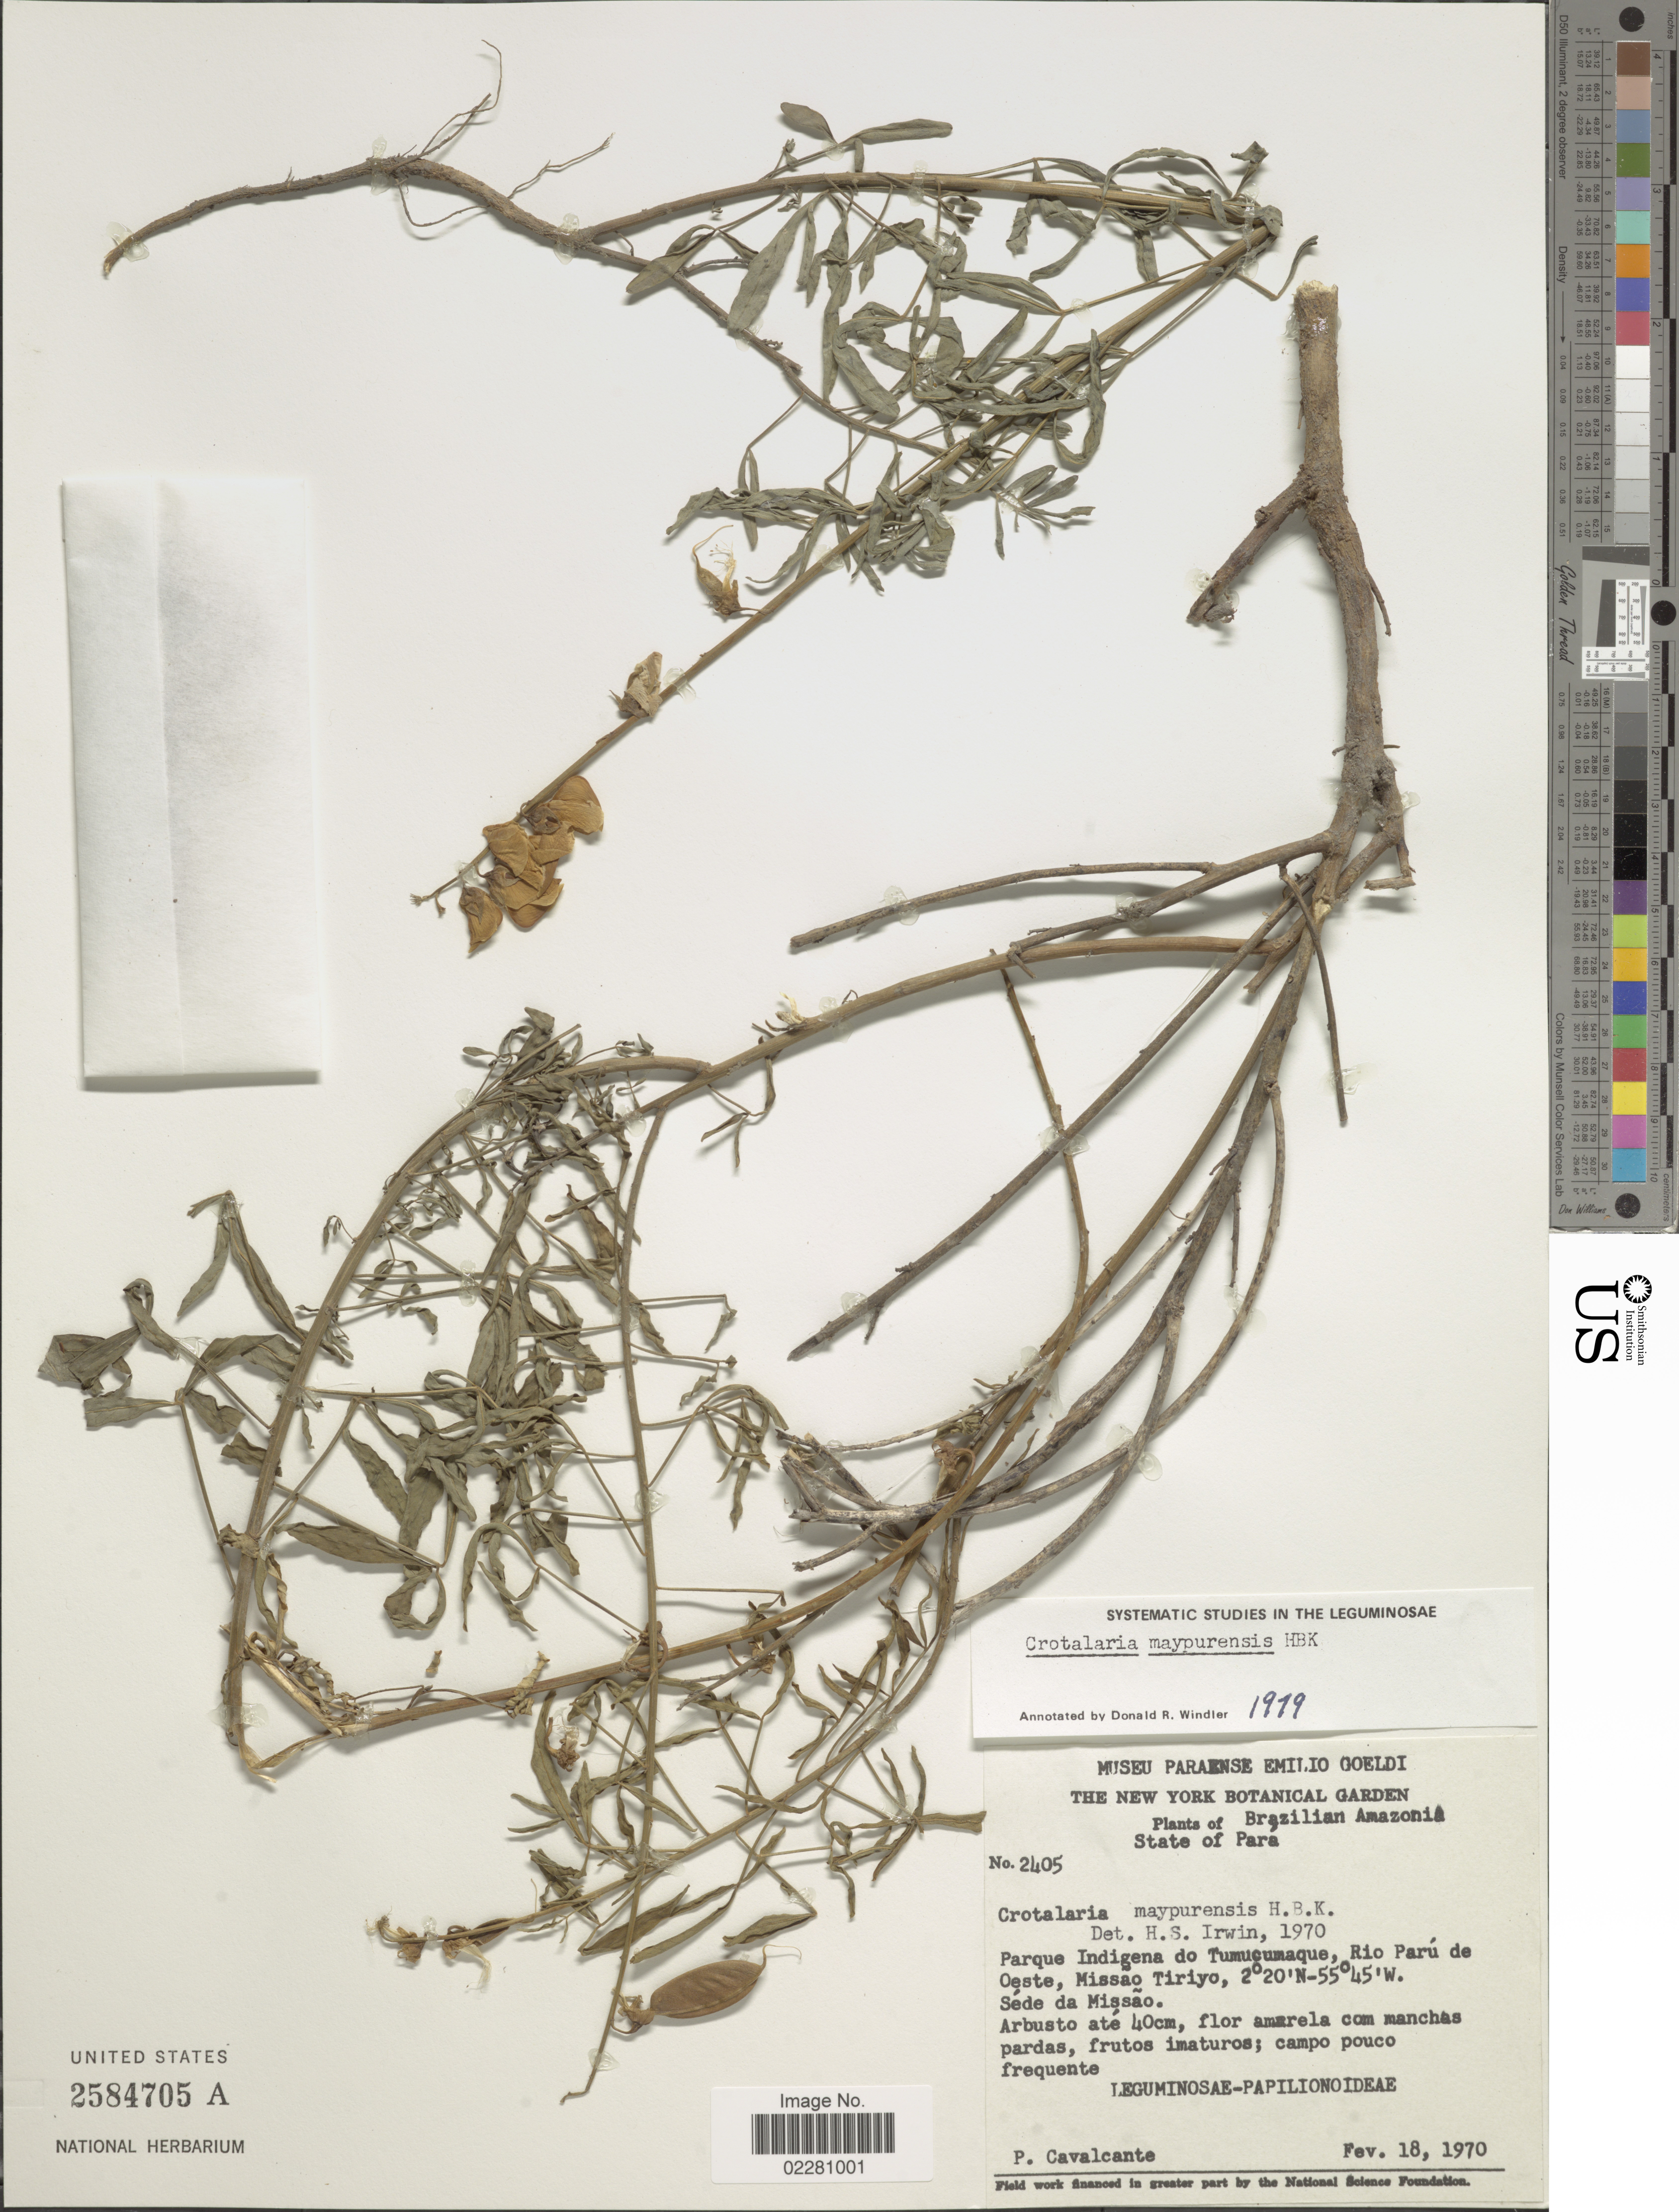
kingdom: Plantae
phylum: Tracheophyta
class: Magnoliopsida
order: Fabales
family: Fabaceae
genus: Crotalaria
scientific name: Crotalaria maypurensis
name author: Kunth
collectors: P. B. Cavalcante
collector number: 2405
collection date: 1970-02-18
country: Afghanistan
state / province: Farah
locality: Brazilian Amazonia, Parque Indigena do Tumucumaque, Rio Paru de Oeste, Missao Tiriyo, Sede da Missao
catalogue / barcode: US 2584705A